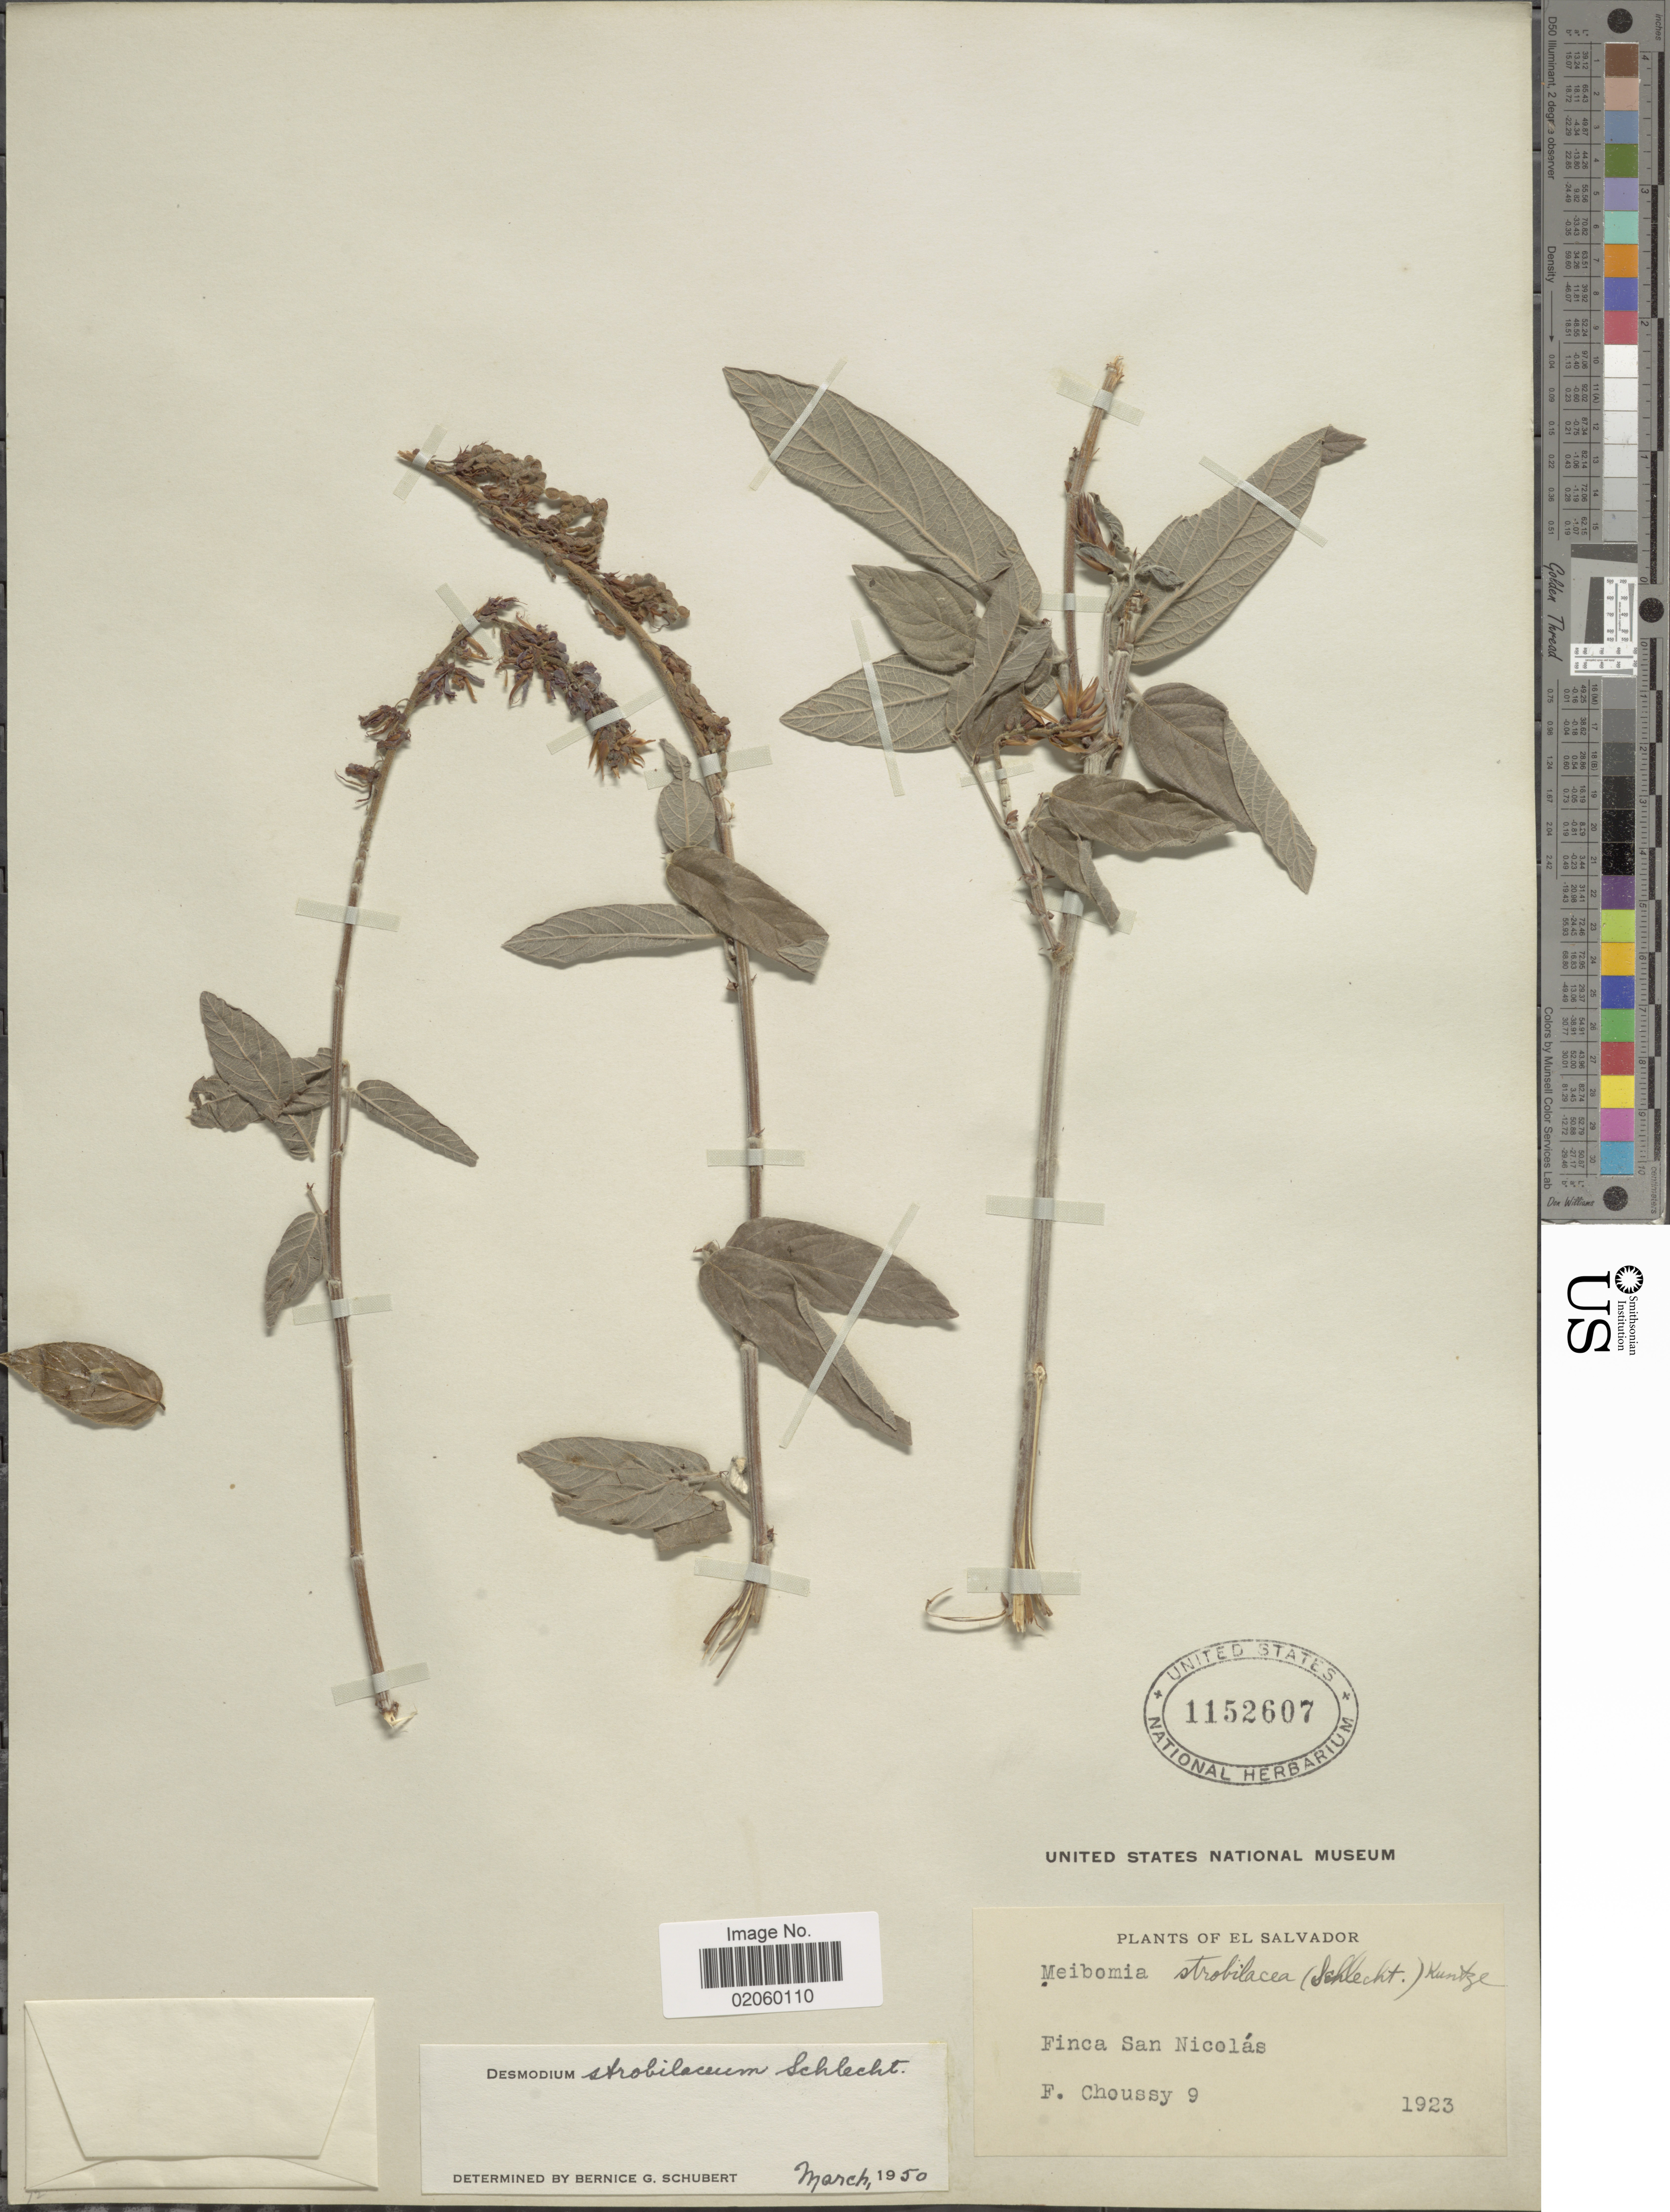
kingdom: Plantae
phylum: Tracheophyta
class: Magnoliopsida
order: Fabales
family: Fabaceae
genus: Desmodium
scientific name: Desmodium strobilaceum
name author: Schltdl.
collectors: F. Choussy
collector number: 9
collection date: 1923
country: El Salvador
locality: Finca San Nicolas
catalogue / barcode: US 1152607